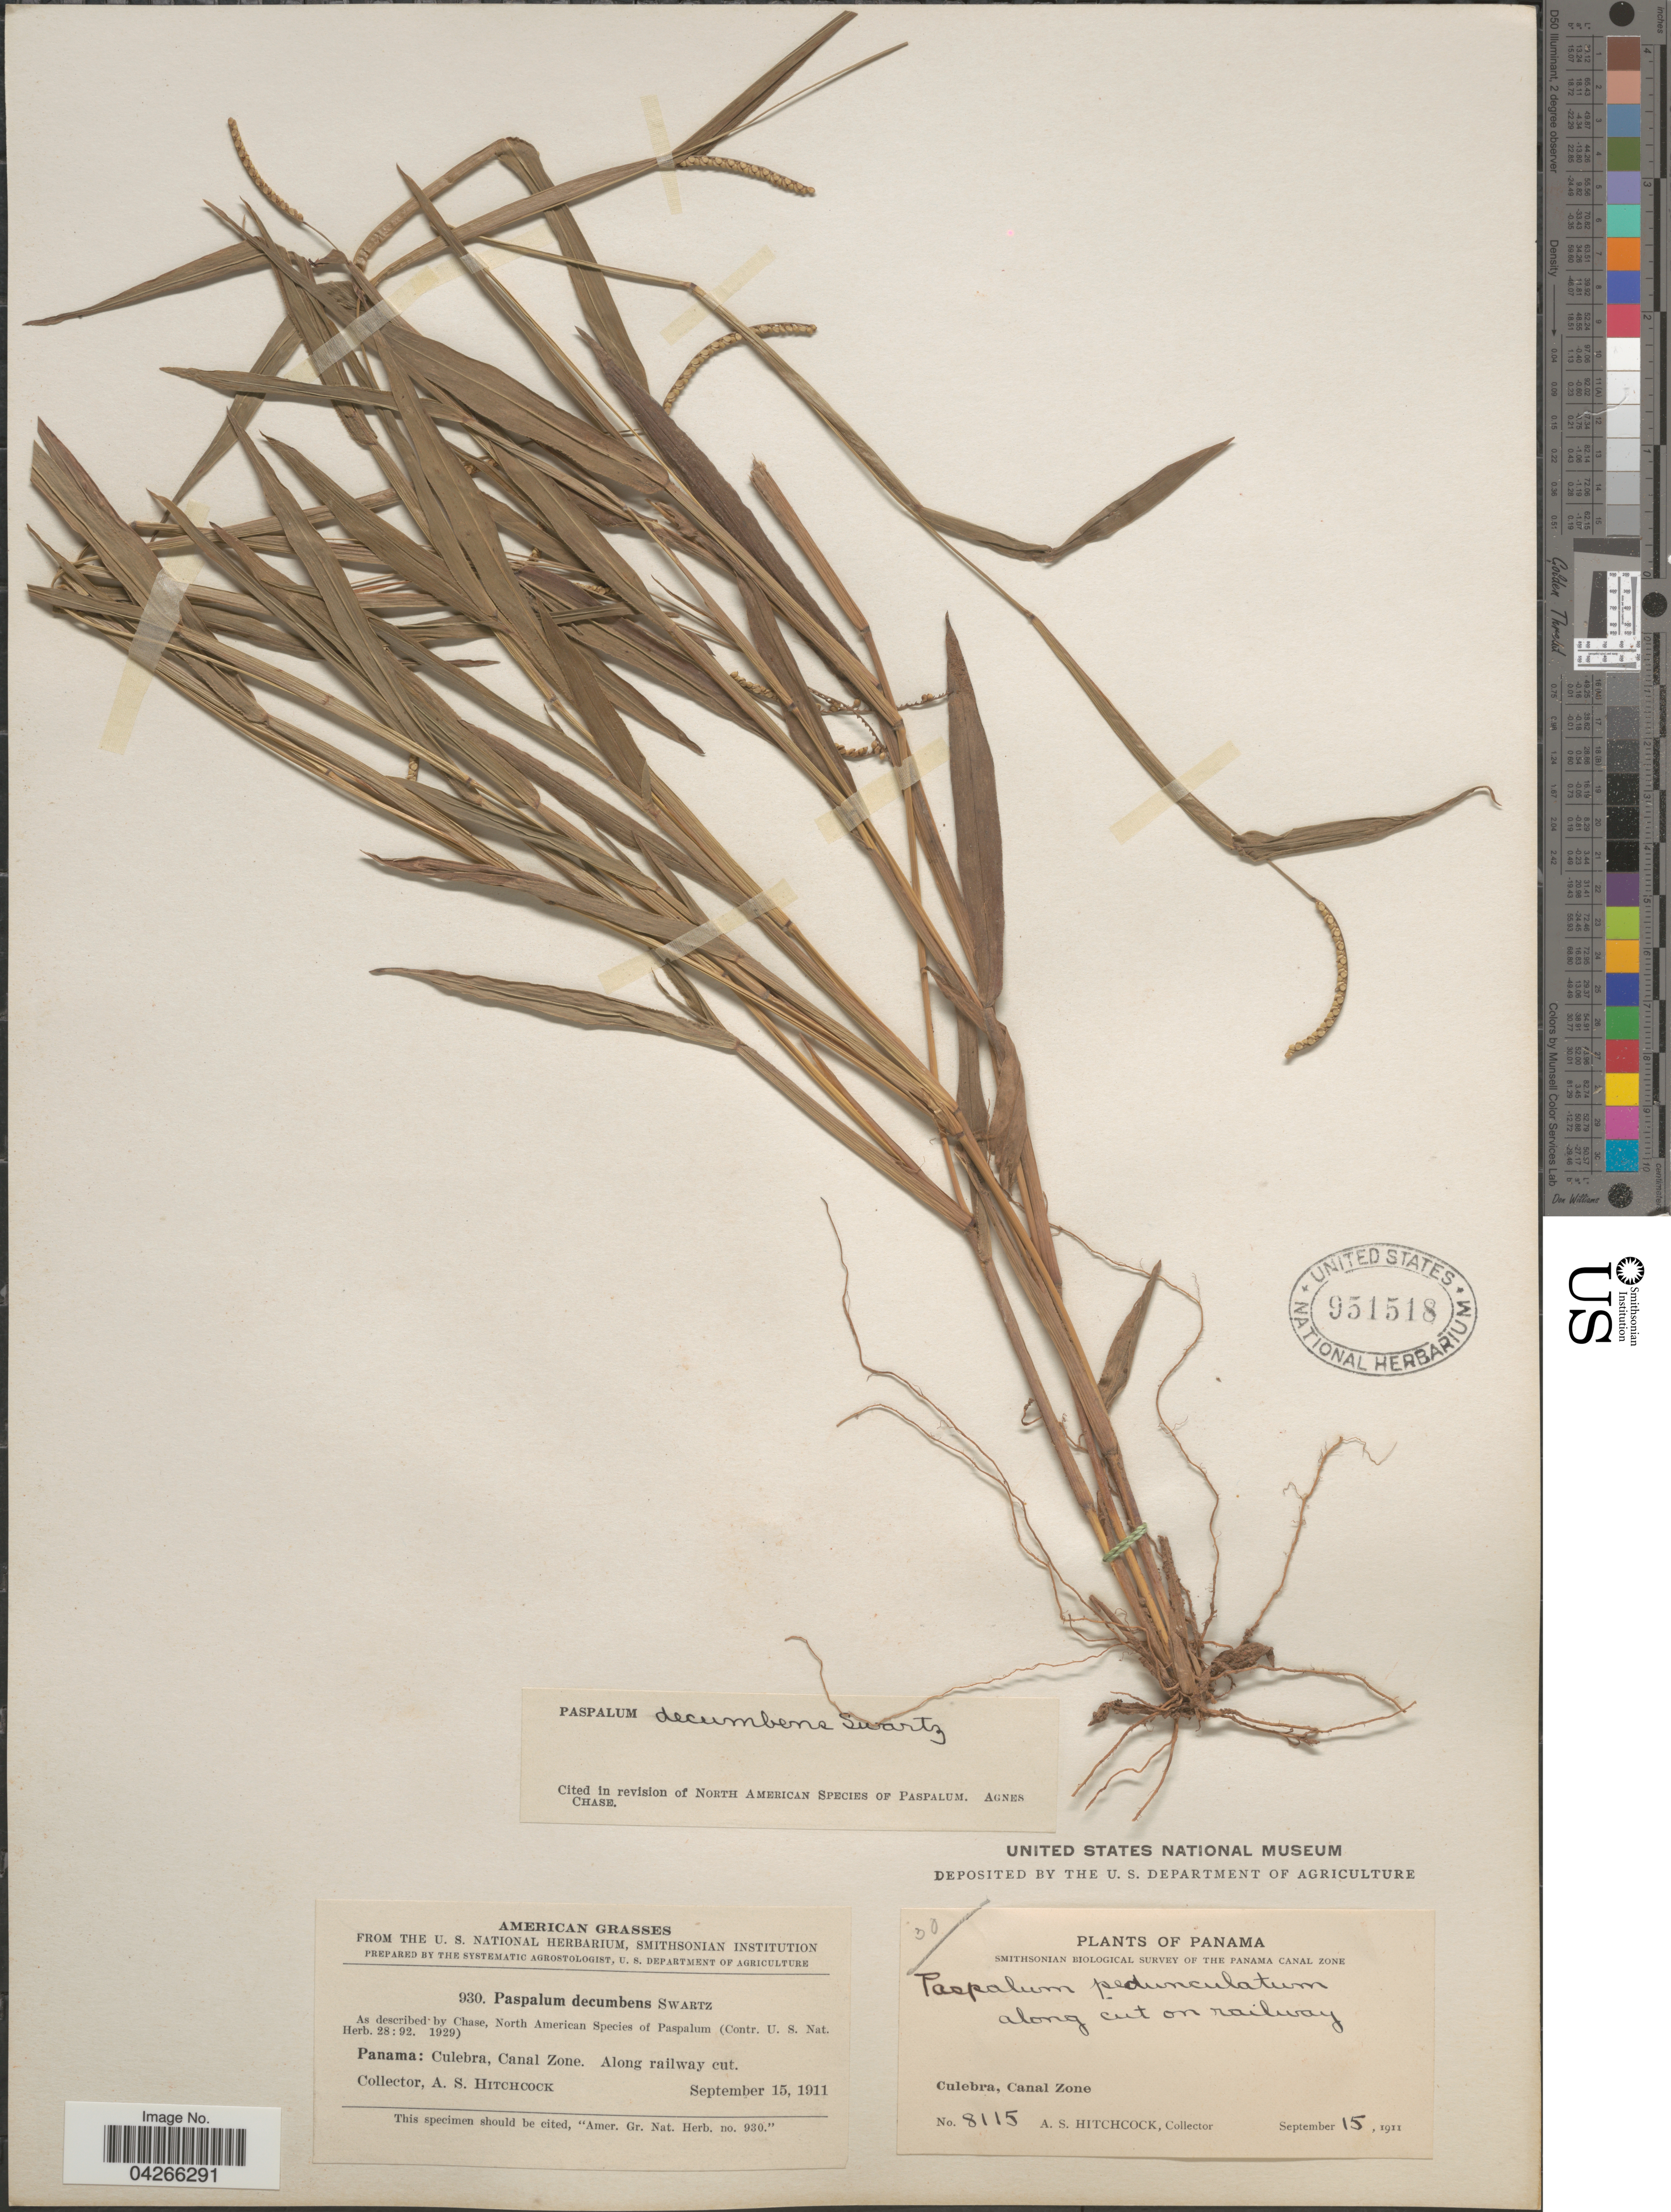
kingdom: Plantae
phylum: Tracheophyta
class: Liliopsida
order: Poales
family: Poaceae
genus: Paspalum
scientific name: Paspalum decumbens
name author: Sw.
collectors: A. S. Hitchcock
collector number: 930/30/8115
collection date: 1911-09-15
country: Panama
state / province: Colón / Panamá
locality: Smithsonian Biological Survey of the Panama Canal Zone. Along cut on railway. Culebra, Canal Zone.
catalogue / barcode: US 951518